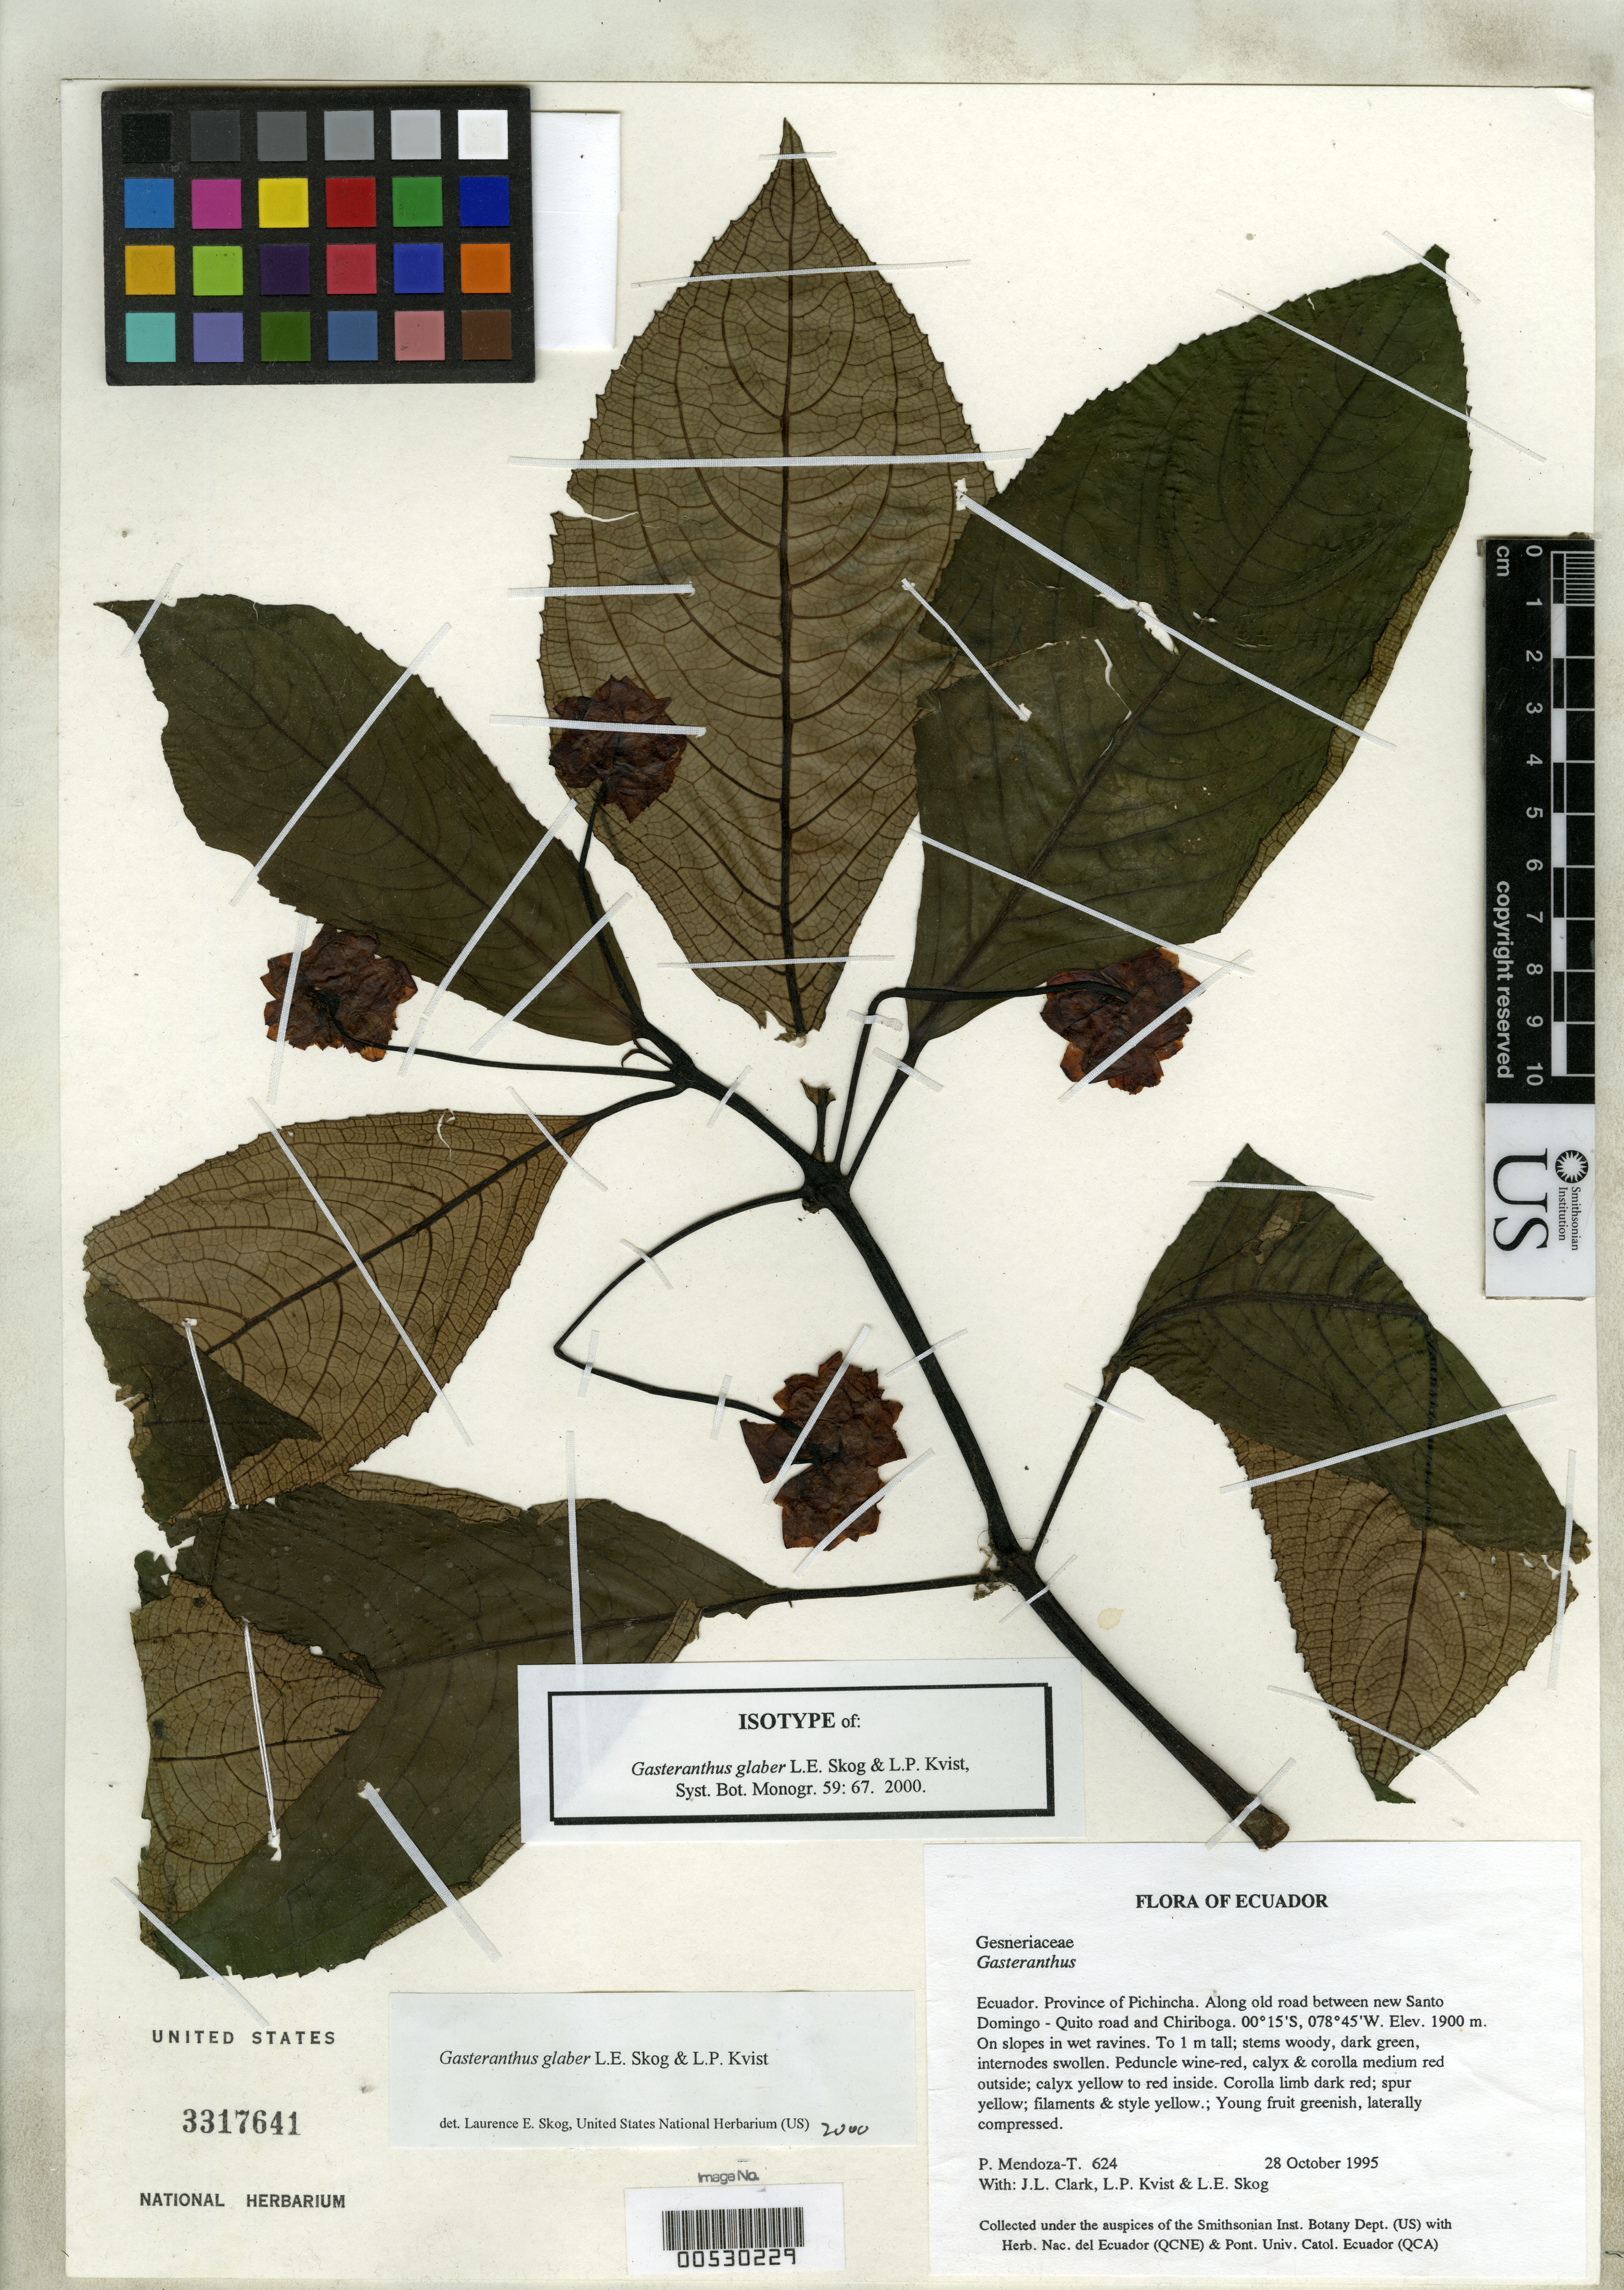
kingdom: Plantae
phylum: Tracheophyta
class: Magnoliopsida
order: Lamiales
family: Gesneriaceae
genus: Gasteranthus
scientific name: Gasteranthus glaber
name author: L.E. Skog & L.P. Kvist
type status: Isotype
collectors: P. Mendoza-T., J. L. Clark, L. P. Kvist & L. E. Skog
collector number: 624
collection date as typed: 28 Oct 1995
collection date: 1995-10-28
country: Ecuador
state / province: Pichincha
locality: Along old road between new Santo Domingo - Quito road. and Chiriboga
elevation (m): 1900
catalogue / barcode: US 3317641